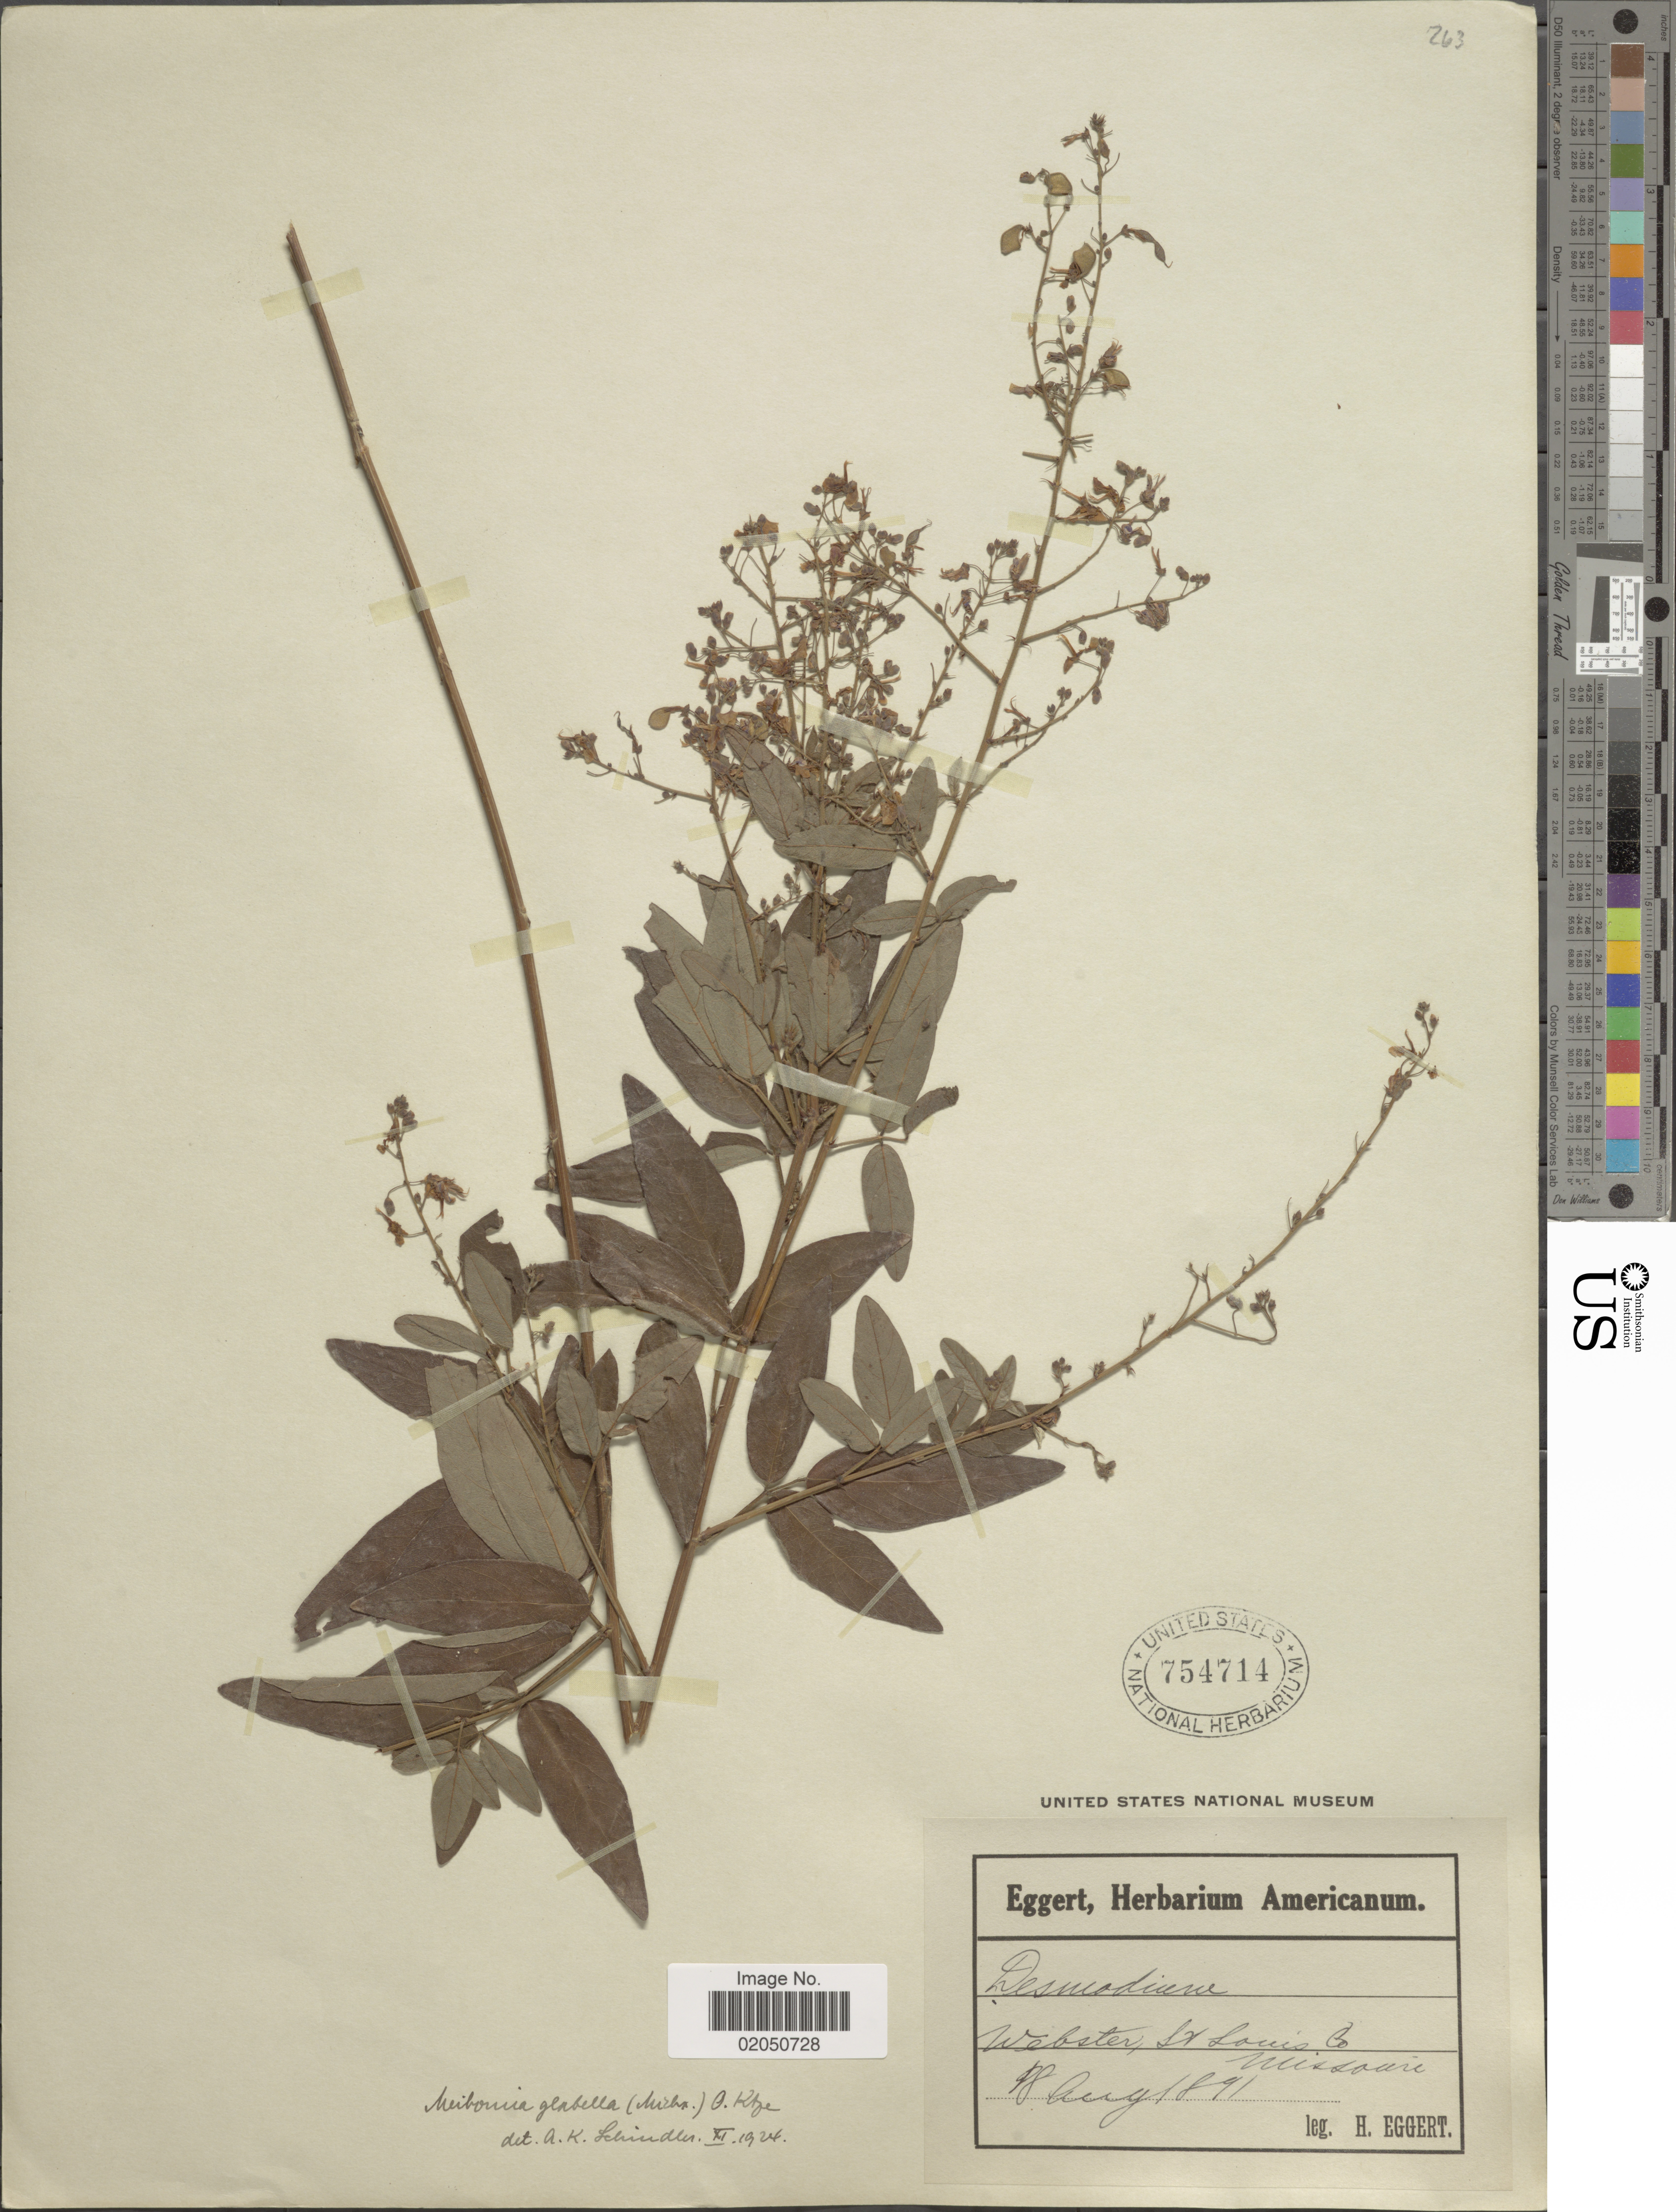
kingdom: Plantae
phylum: Tracheophyta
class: Magnoliopsida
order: Fabales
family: Fabaceae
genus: Desmodium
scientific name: Desmodium glabellum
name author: (Michx.) DC.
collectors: H. Eggert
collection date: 1891-08-18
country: United States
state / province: Missouri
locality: Webster, St. Louis Co.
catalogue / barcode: US 754714